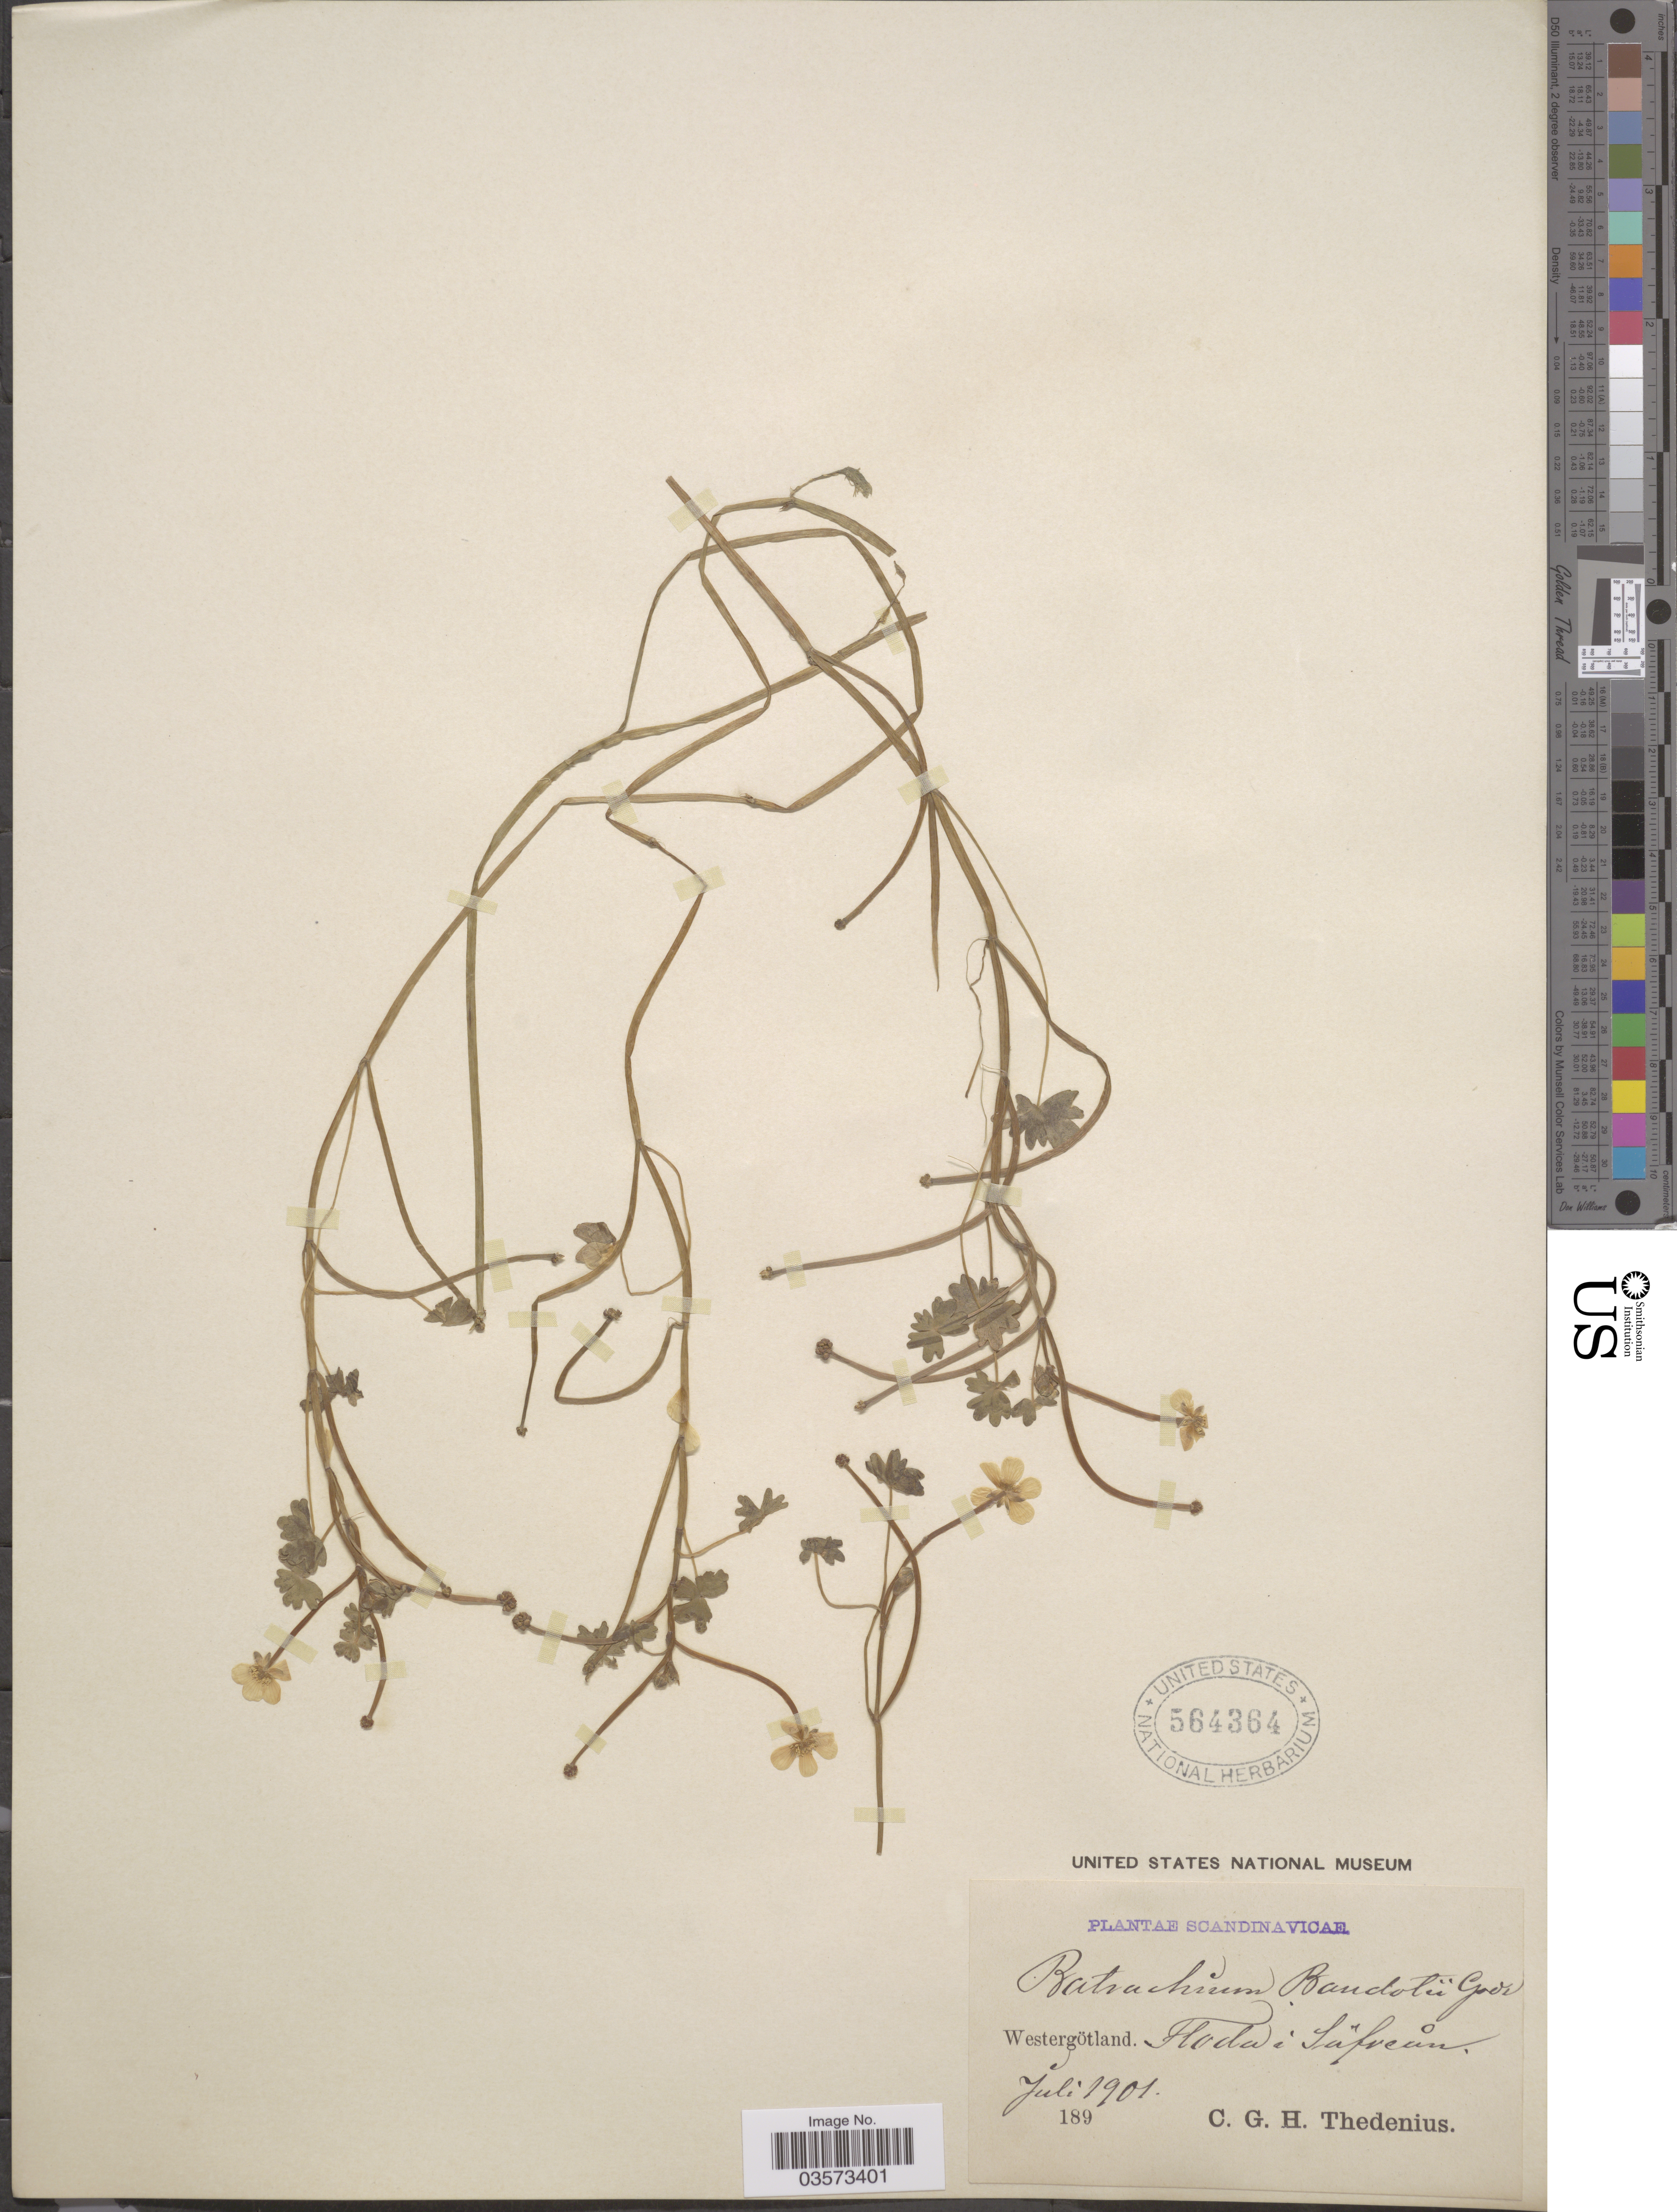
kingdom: Plantae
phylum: Tracheophyta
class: Magnoliopsida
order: Ranunculales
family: Ranunculaceae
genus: Ranunculus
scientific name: Ranunculus baudotii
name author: Godr.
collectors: C. Thedenius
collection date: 1901-07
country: Sweden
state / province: Västra Götaland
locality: Scandinavicae. Westergötland. Floda i Säfveån.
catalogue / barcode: US 564364